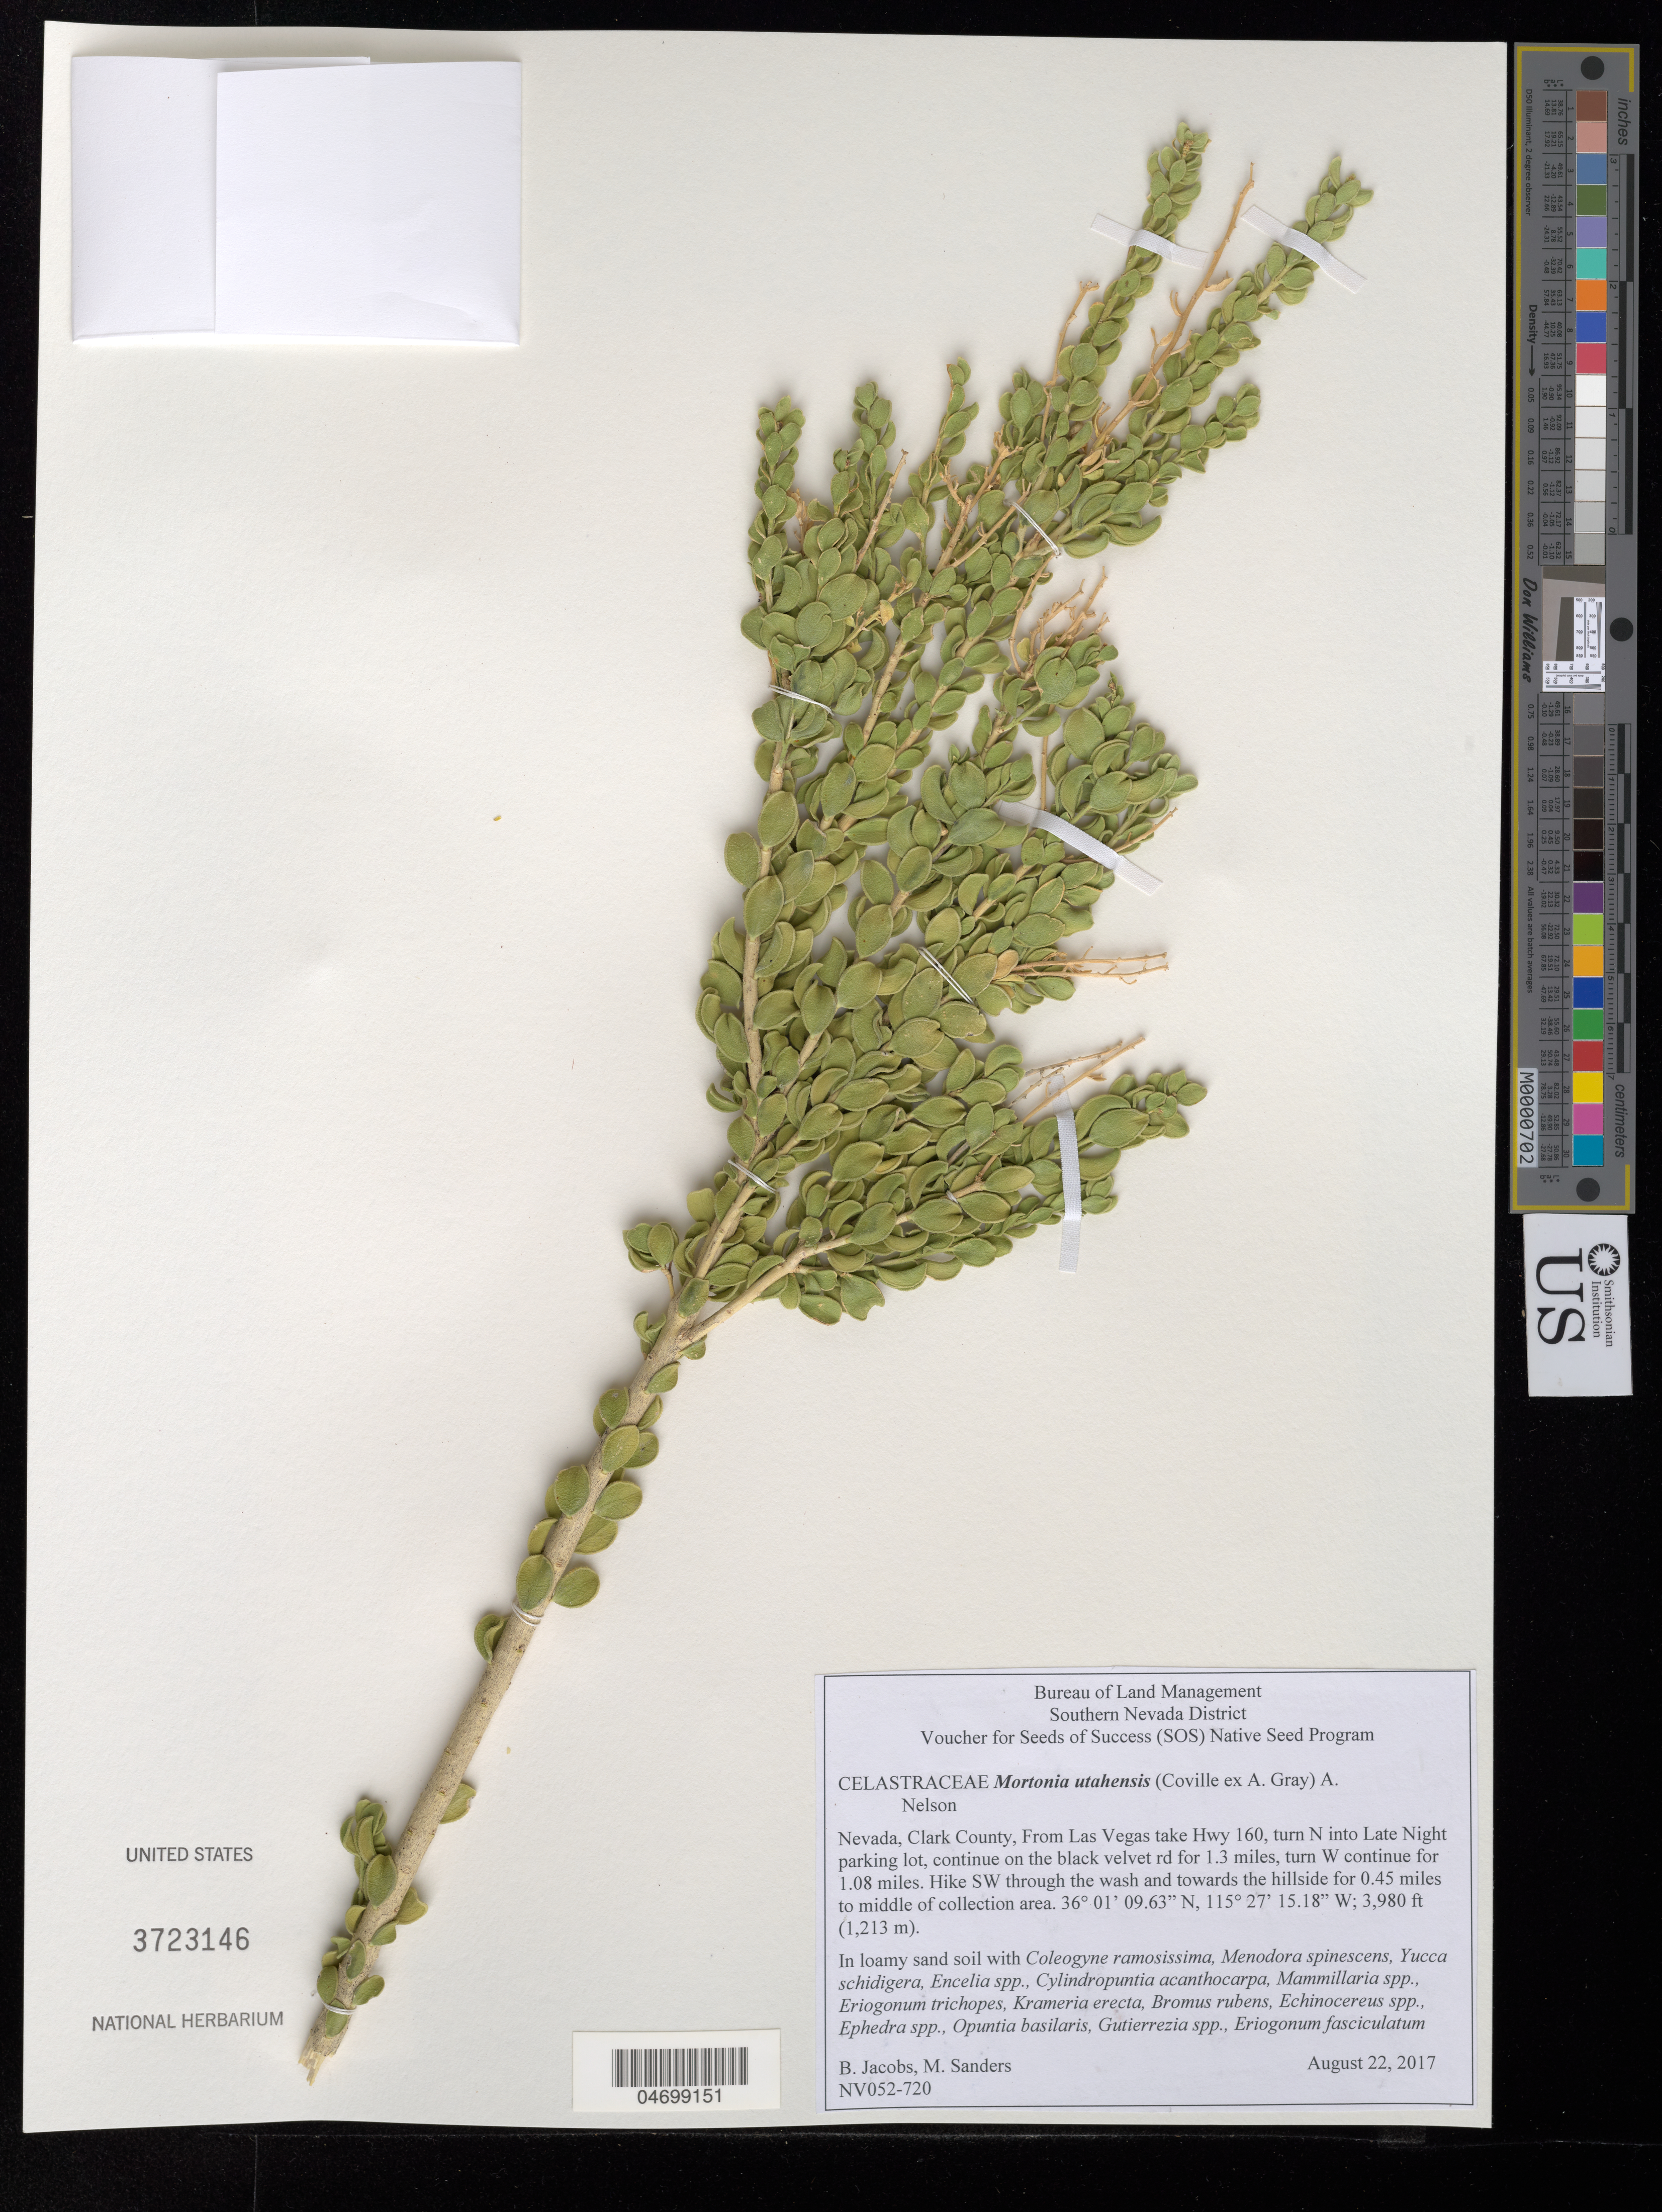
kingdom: Plantae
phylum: Tracheophyta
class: Magnoliopsida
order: Celastrales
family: Celastraceae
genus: Mortonia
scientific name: Mortonia utahensis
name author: (Coville ex Trel.) A. Nelson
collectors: B. Jacobs & M. Sanders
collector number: NV052-720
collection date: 2017-08-22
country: United States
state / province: Nevada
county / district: Clark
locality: Red Rock Canyon National Conservation Area, Grapevine Spring. 1.3 mi. on Black Velvet Rd.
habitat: R030XC007NV. In loamy sand soil. With Encelia sp., , Ephedra sp., Bromus rubens, etc.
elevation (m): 1213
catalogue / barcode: US 3723146